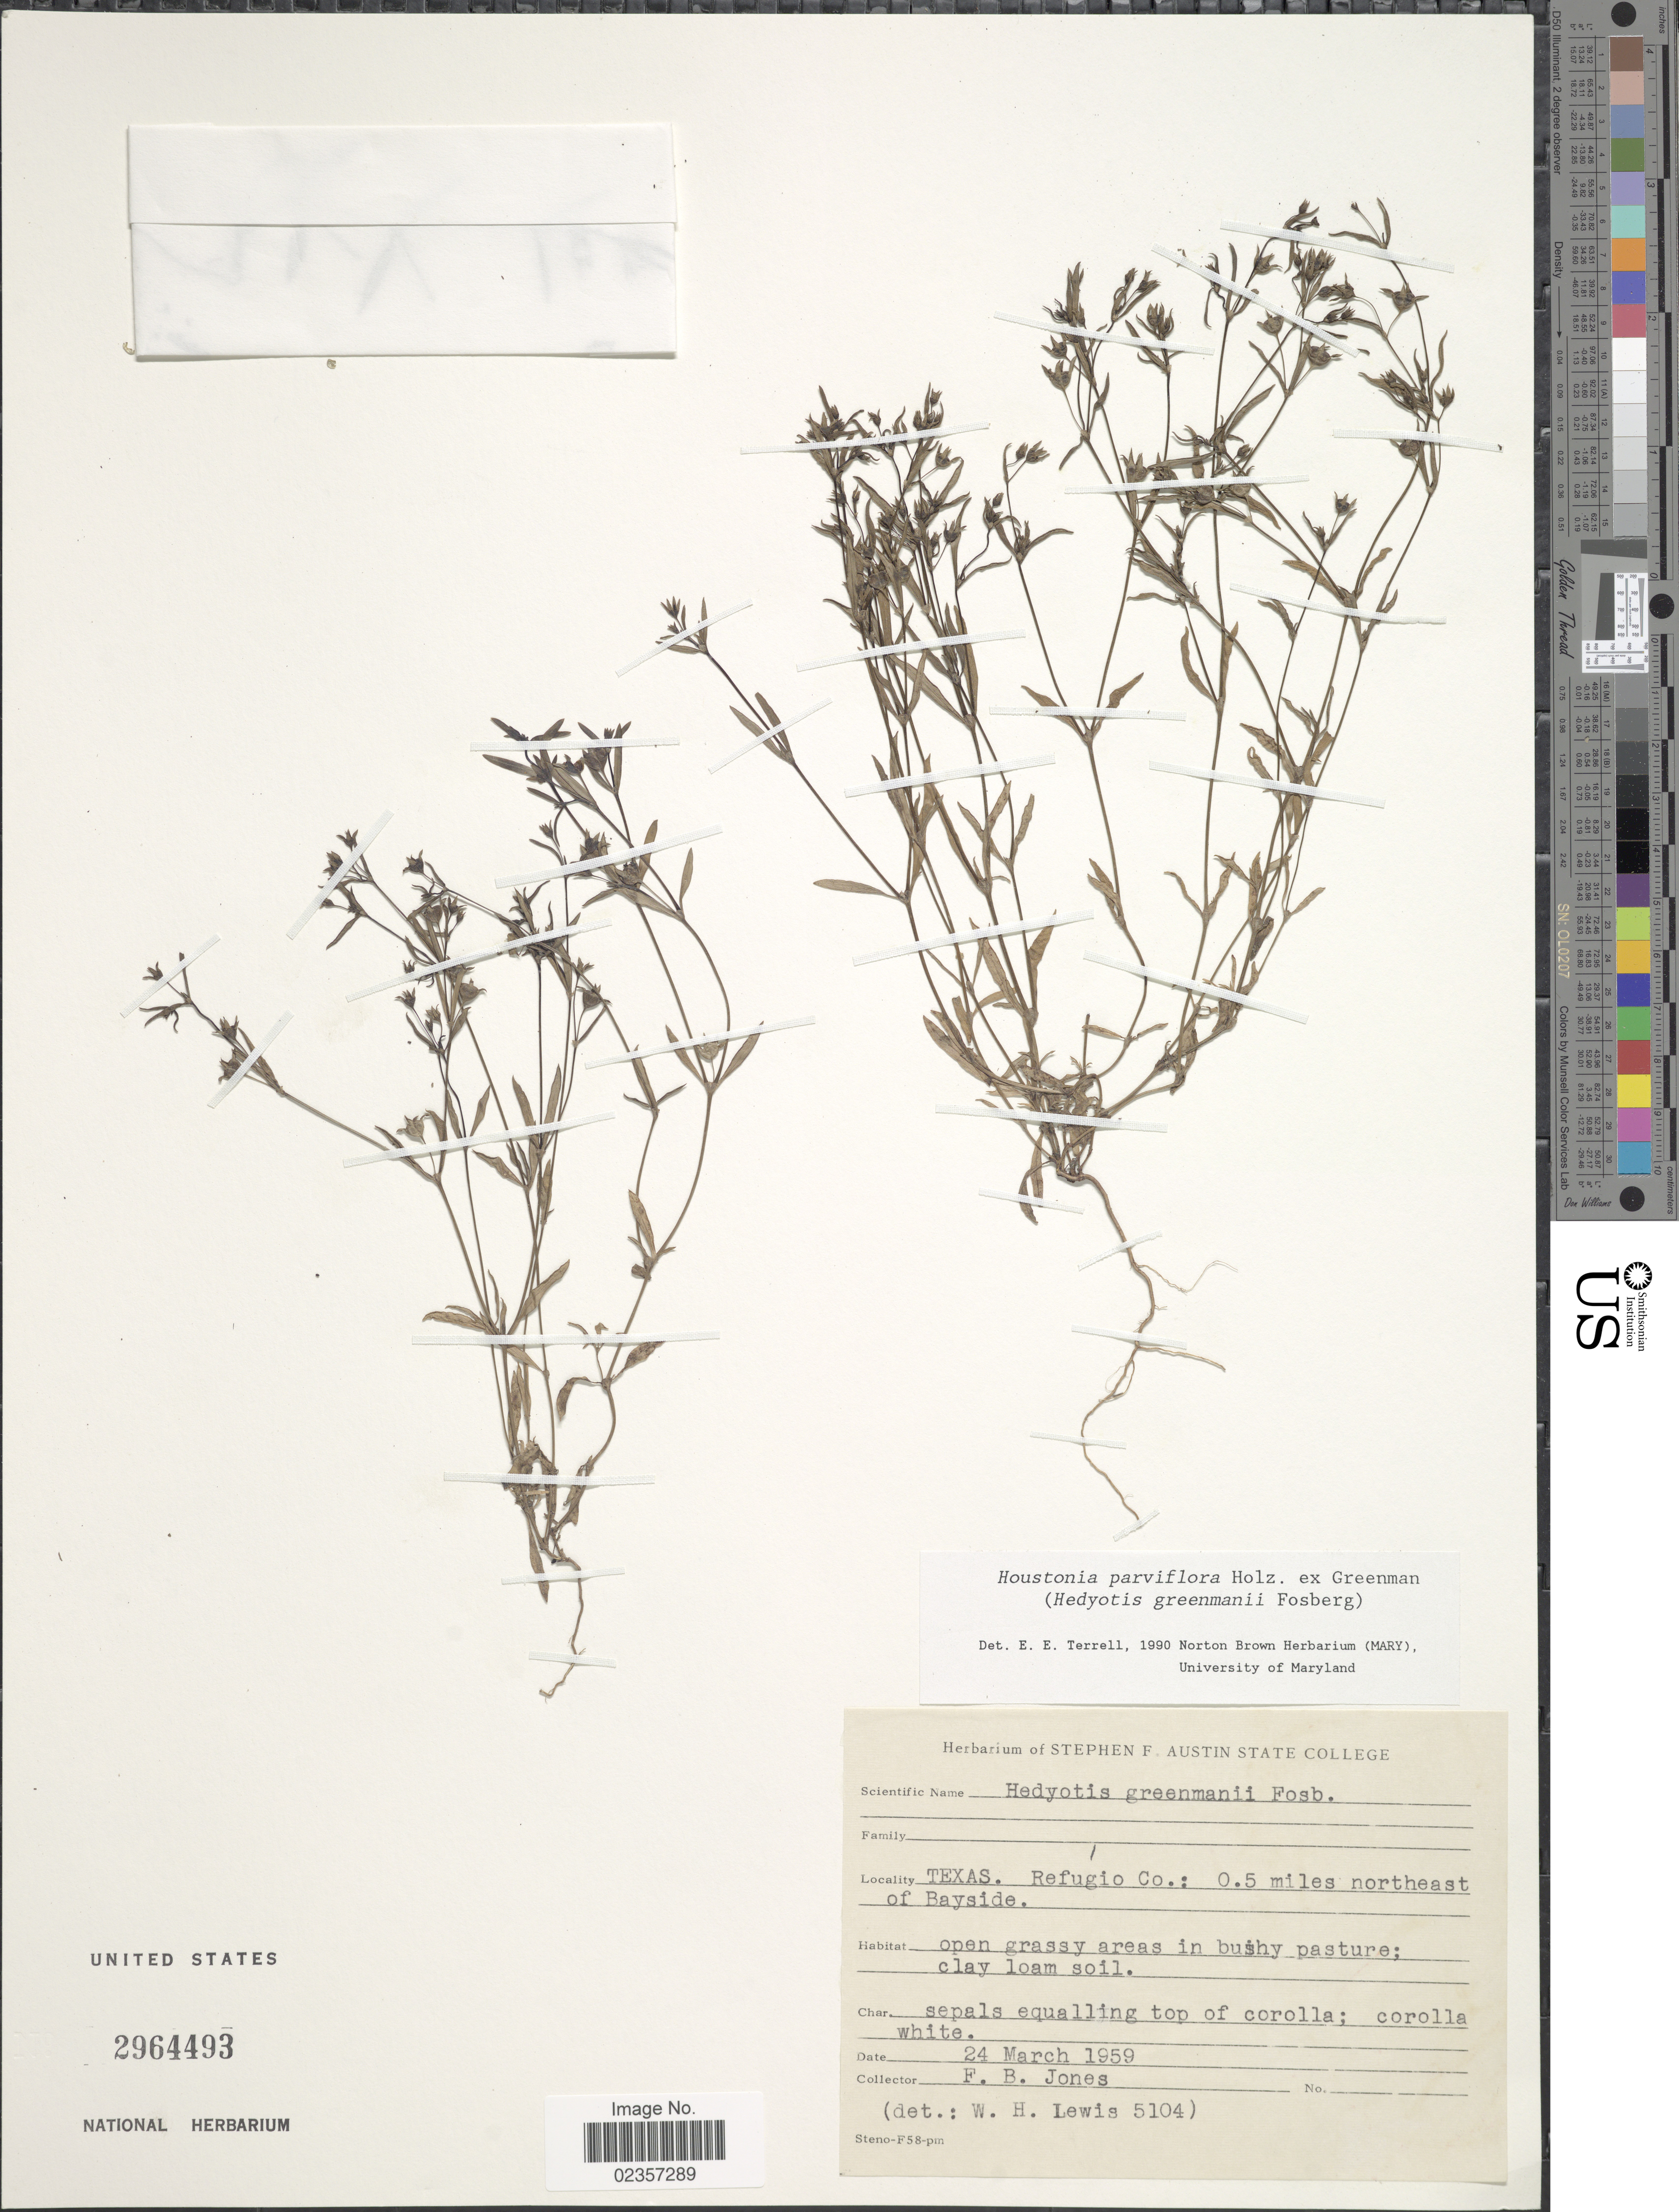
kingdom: Plantae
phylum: Tracheophyta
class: Magnoliopsida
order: Gentianales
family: Rubiaceae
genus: Houstonia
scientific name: Houstonia parviflora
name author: Holz. ex Greenm.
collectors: F. B. Jones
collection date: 1959-03-24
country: United States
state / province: Texas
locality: Refugio Co.: 0.5 miles northeast of Bayside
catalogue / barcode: US 2964493